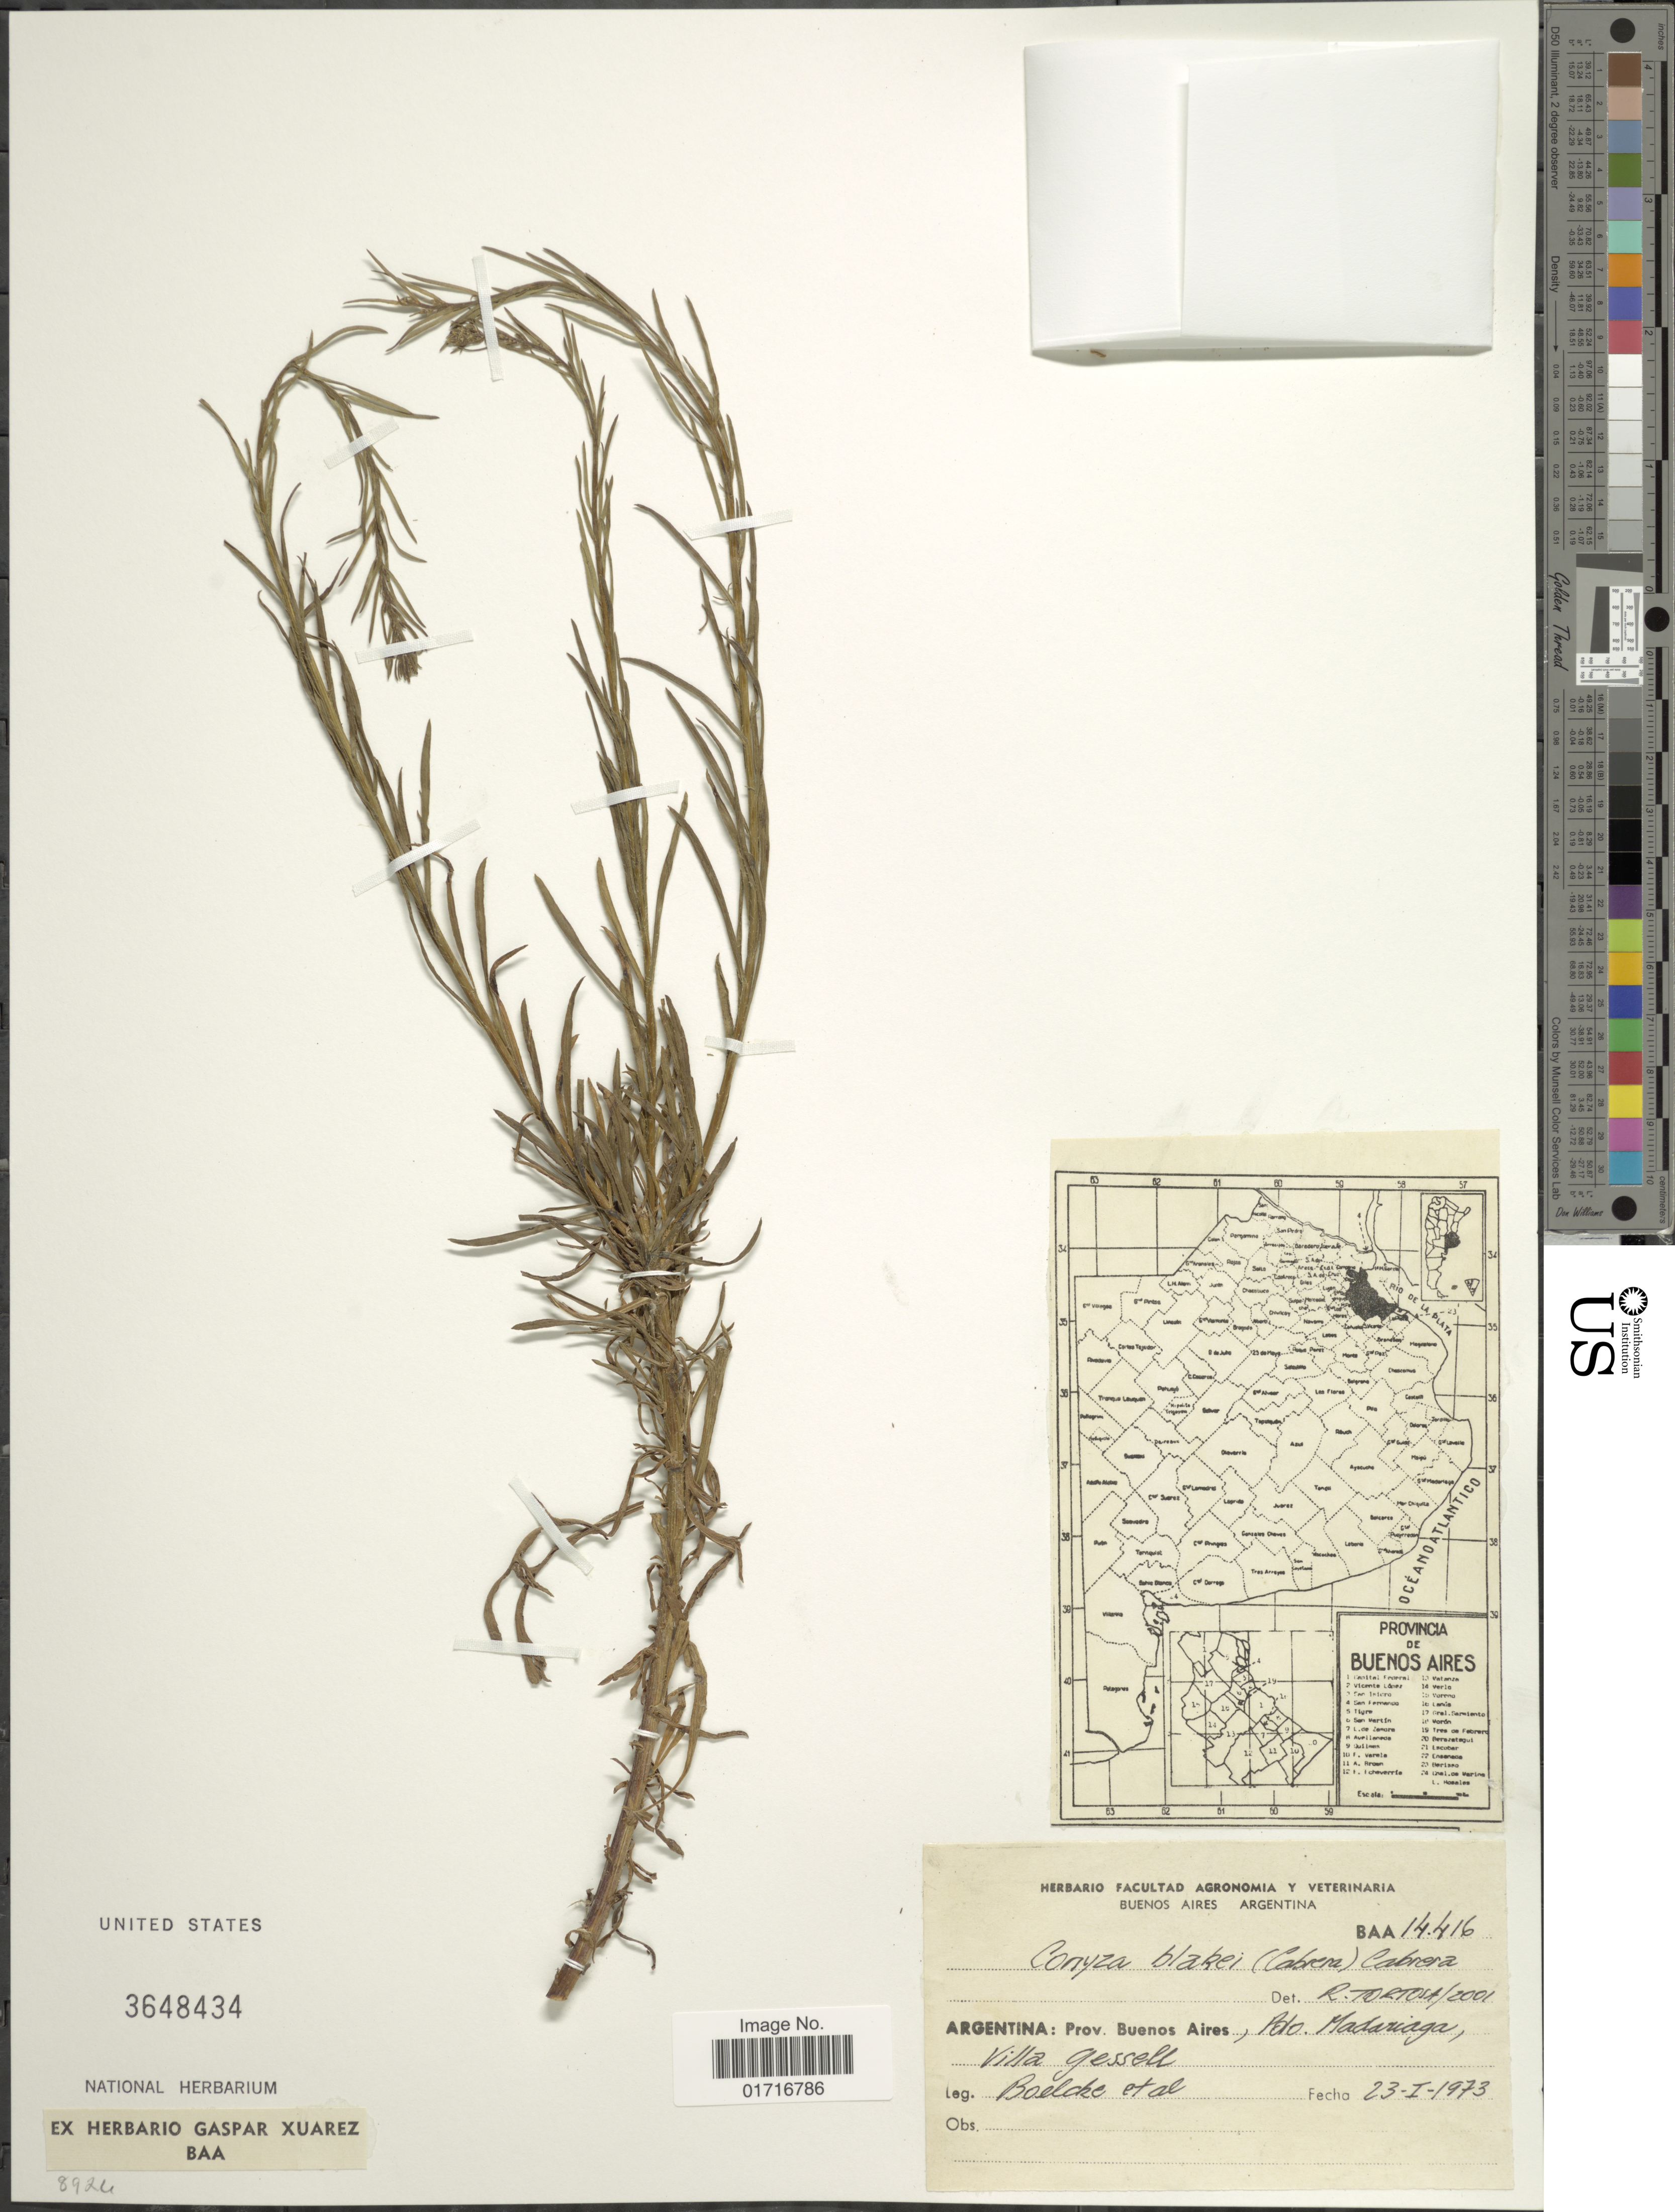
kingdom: Plantae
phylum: Tracheophyta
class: Magnoliopsida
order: Asterales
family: Asteraceae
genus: Conyza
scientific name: Conyza blakei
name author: (Cabrera) Cabrera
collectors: O. Boelcke & et al.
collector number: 14416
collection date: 1973-01-23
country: Argentina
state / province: Buenos Aires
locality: Argentina: Prov. Buenos-Aires, Peto. Madariaga, Villa Gesselt.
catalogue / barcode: US 3648434